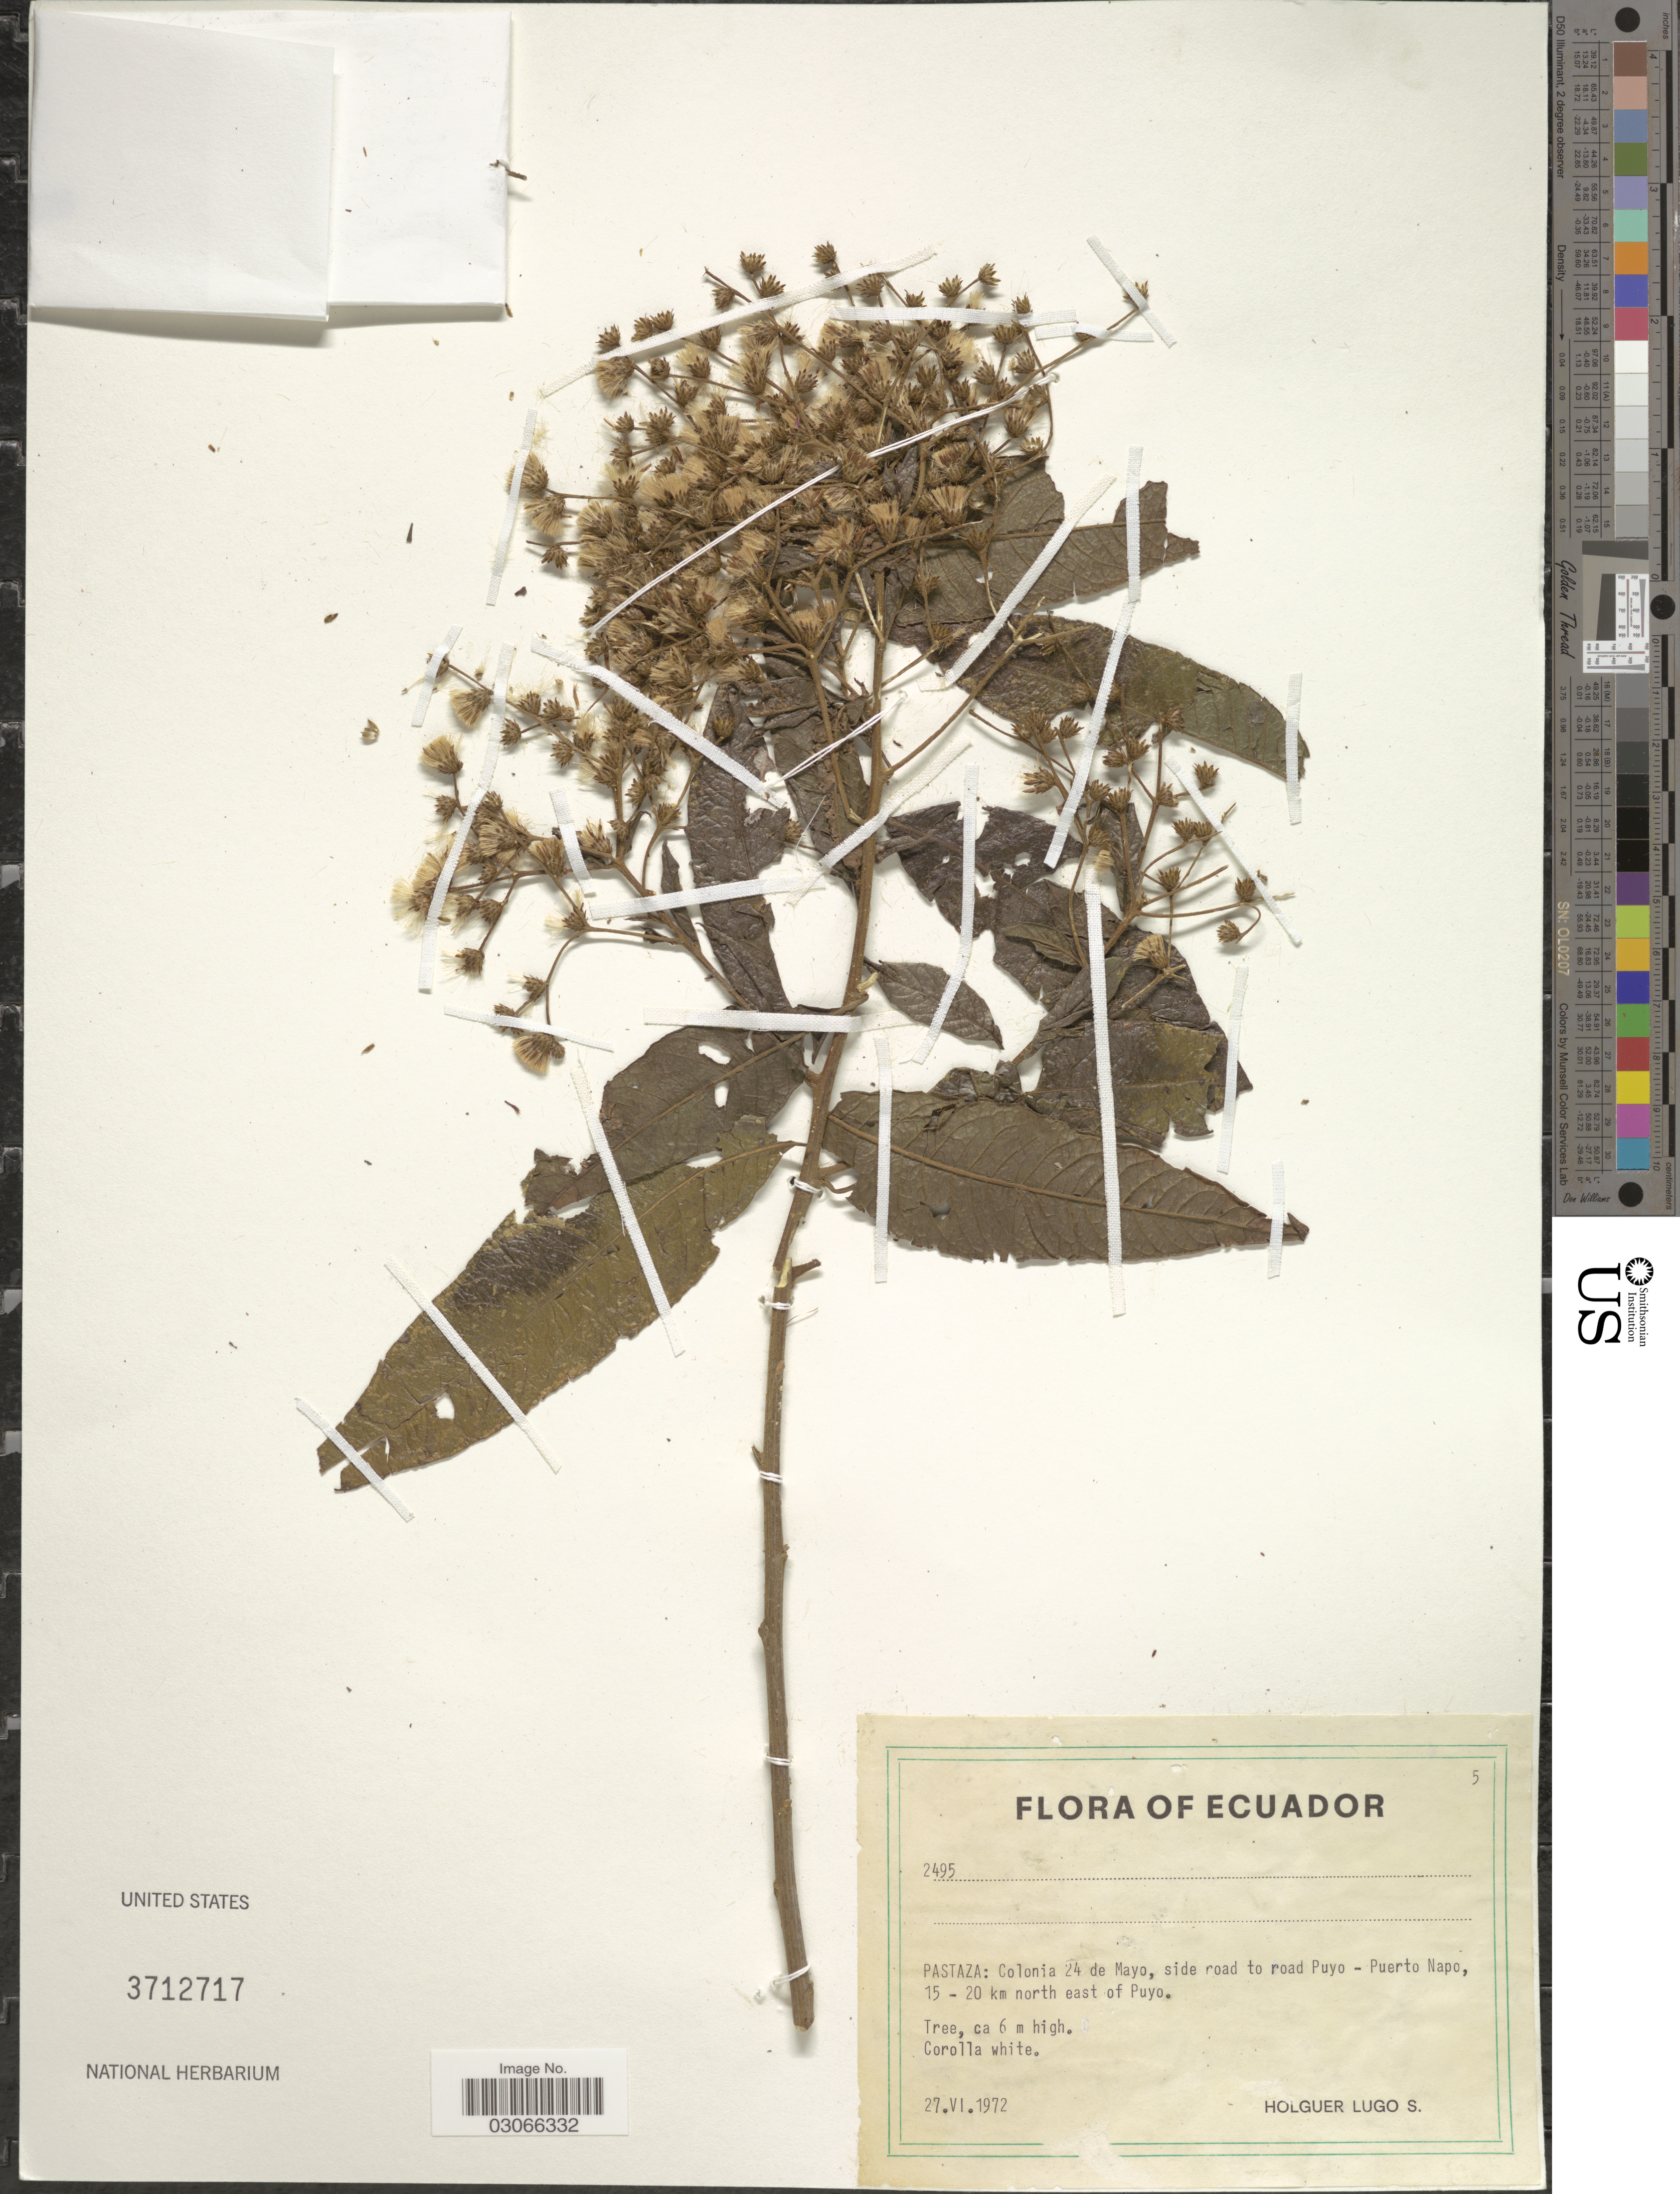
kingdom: Plantae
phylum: Tracheophyta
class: Magnoliopsida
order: Asterales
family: Asteraceae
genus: Vernonanthura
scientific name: Vernonanthura patens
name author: (Kunth) H. Rob.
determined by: Renon, Polla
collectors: H. Lugo S.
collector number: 2495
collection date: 1972-06-27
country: Ecuador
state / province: Pastaza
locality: Colonia 24 de Mayo, side road to road Puyo - Puerto Napo, 15 - 20 km north east of Puyo.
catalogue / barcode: US 3712717